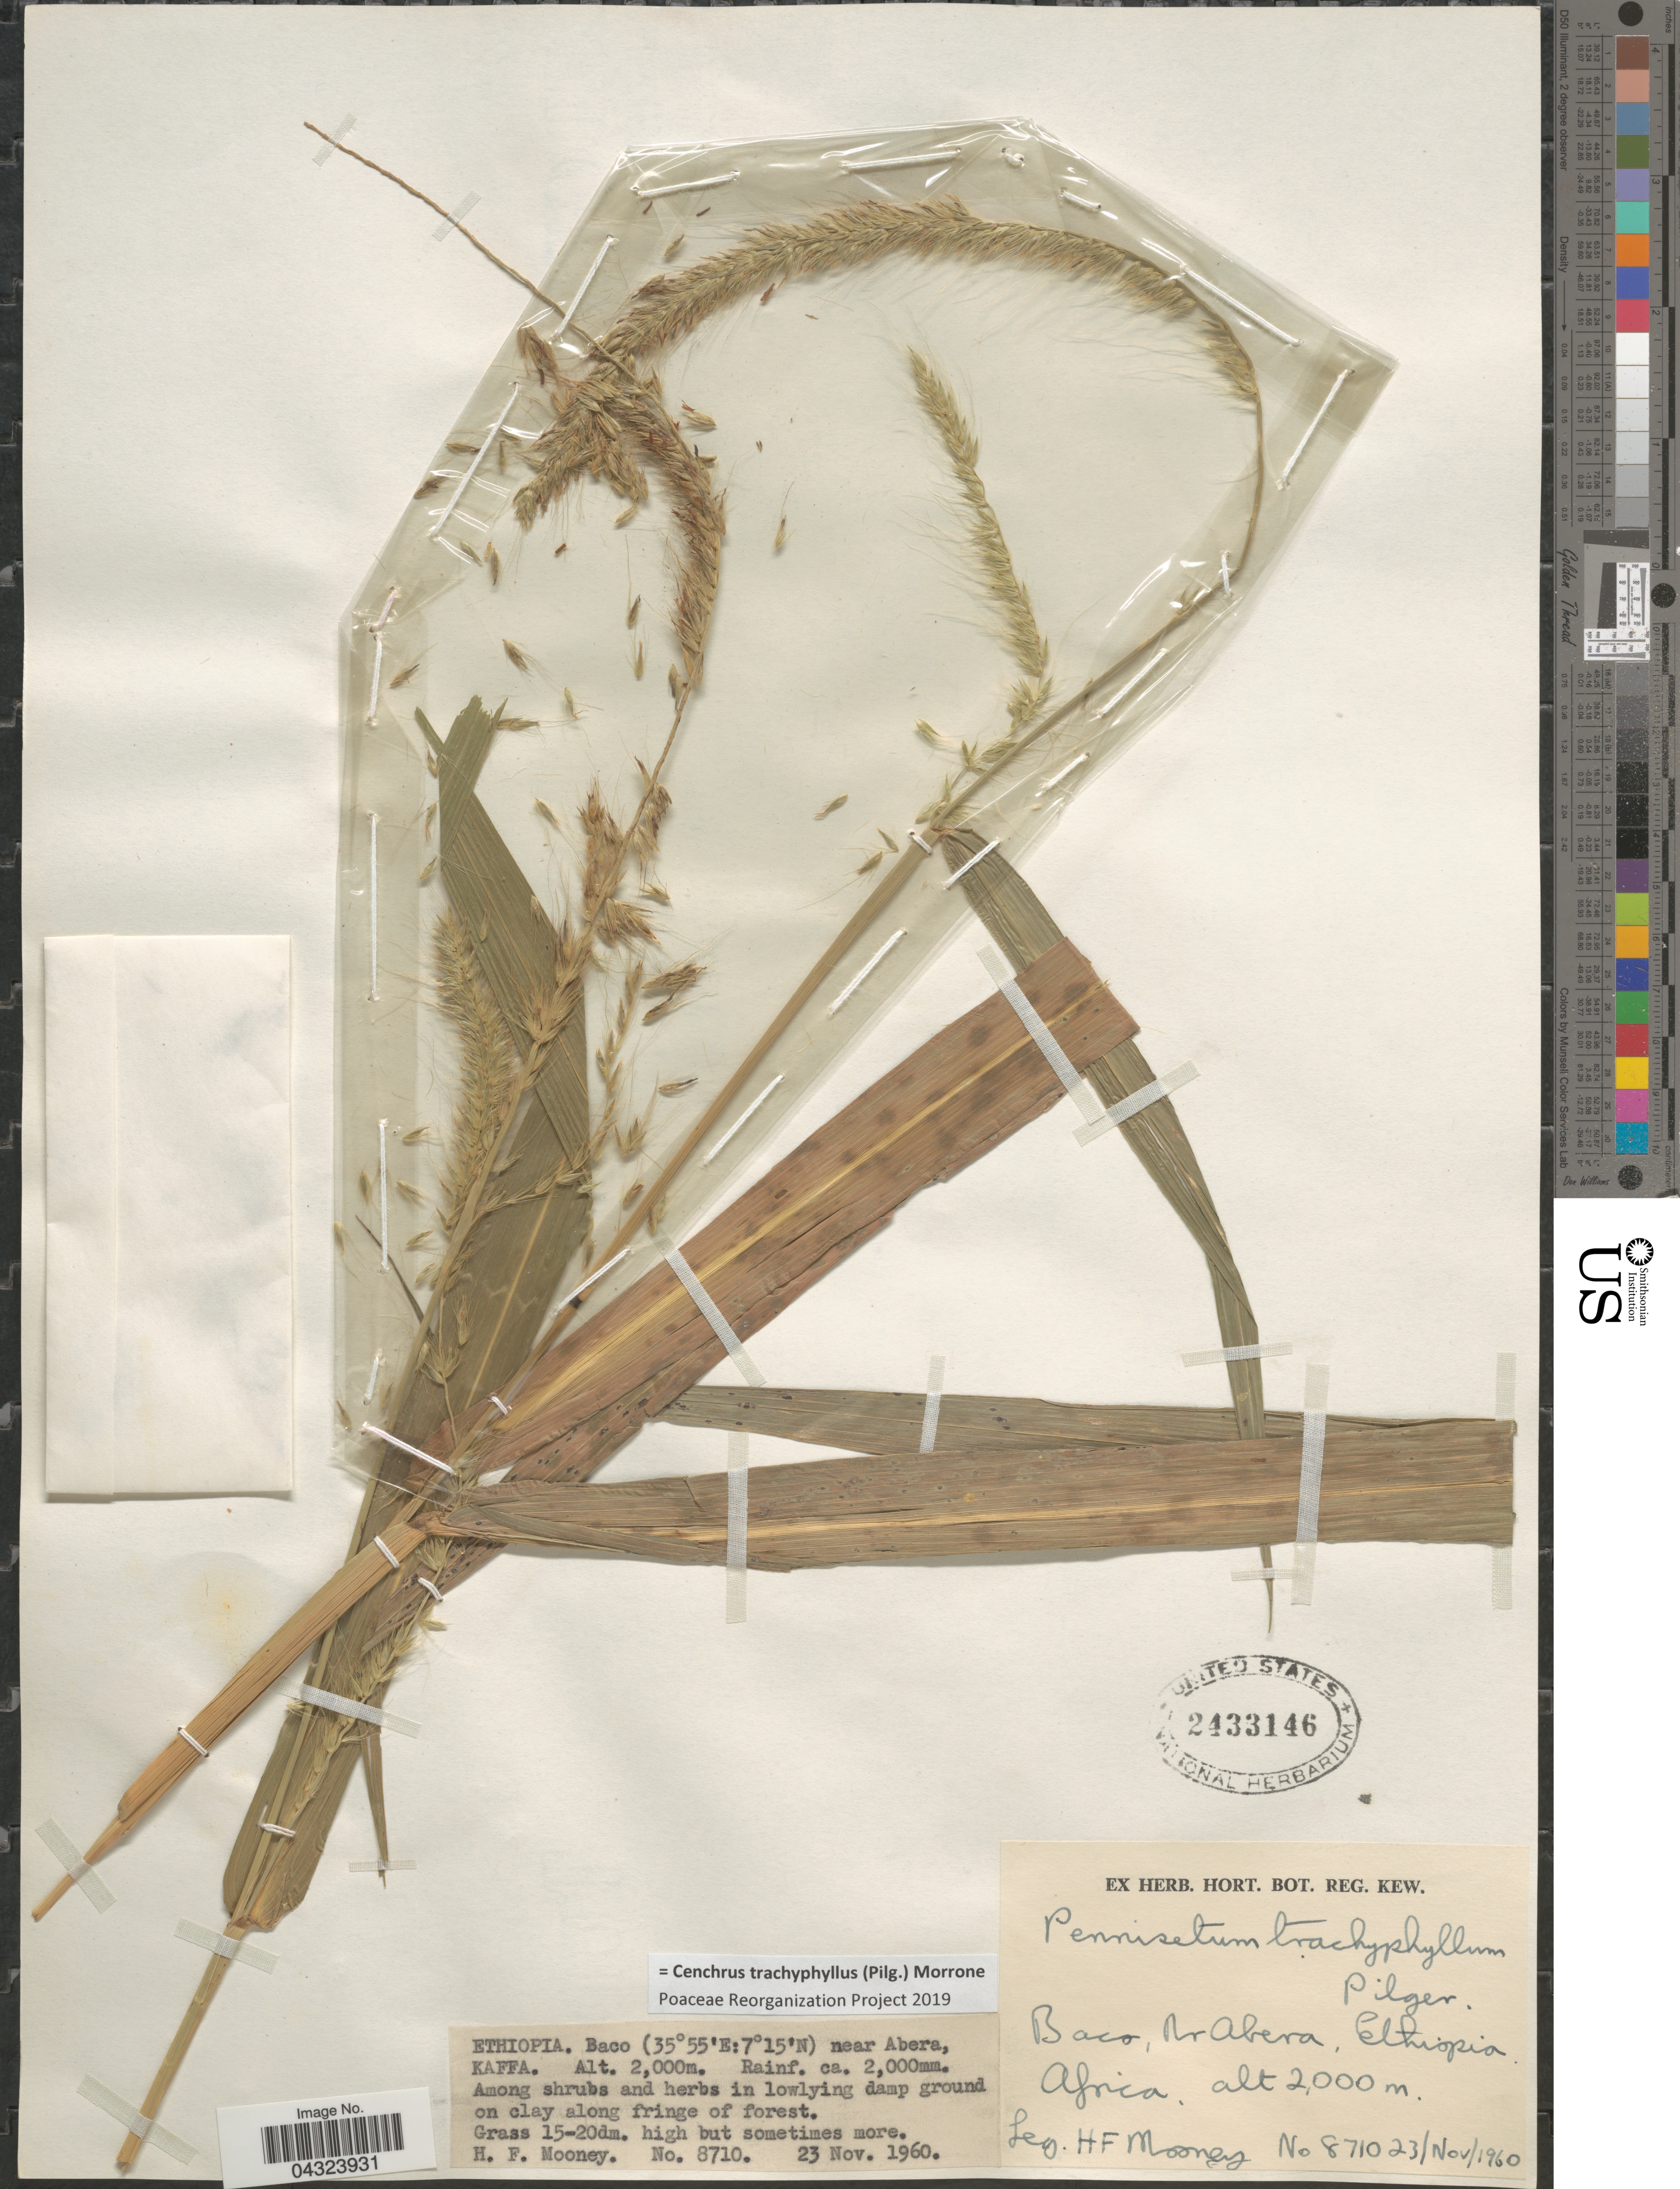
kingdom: Plantae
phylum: Tracheophyta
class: Liliopsida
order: Poales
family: Poaceae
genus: Cenchrus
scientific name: Cenchrus trachyphyllus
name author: (Pilg.) Morrone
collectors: H. Mooney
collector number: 8710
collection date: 1960-11-23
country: Ethiopia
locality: Baco, near Abera, Kaffa.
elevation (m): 2000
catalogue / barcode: US 2433146